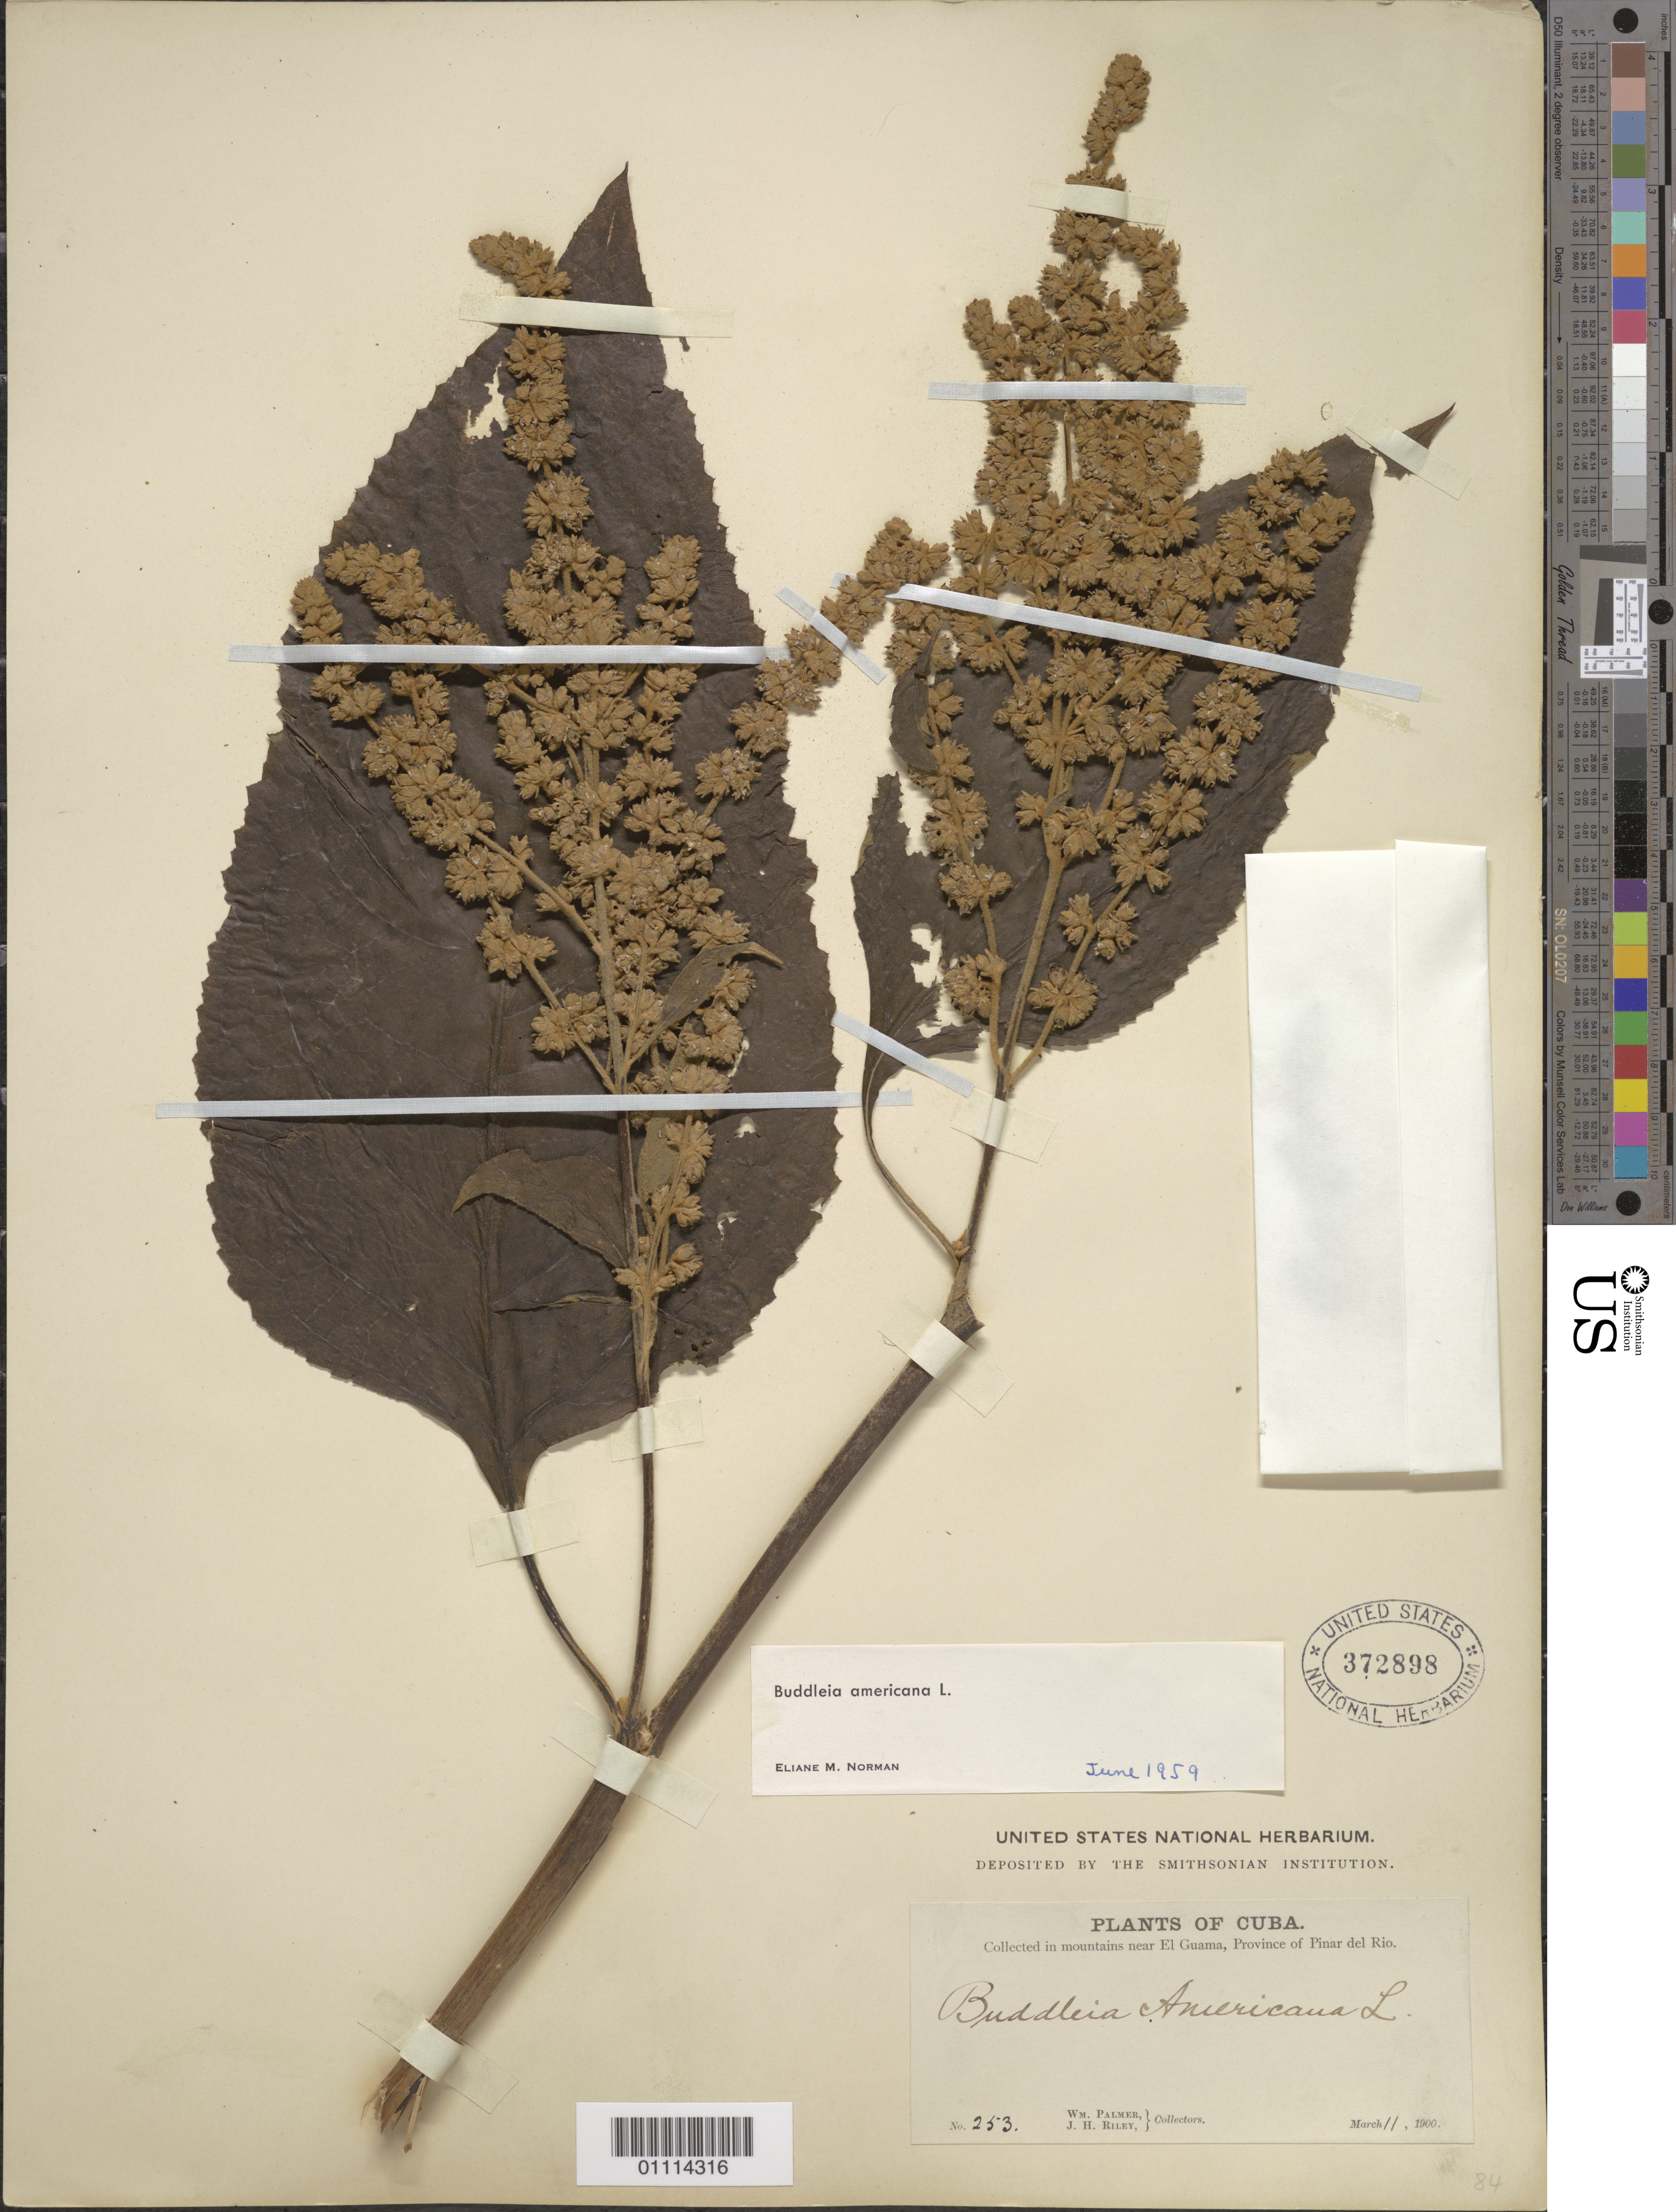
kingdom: Plantae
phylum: Tracheophyta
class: Magnoliopsida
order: Lamiales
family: Scrophulariaceae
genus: Buddleja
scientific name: Buddleja americana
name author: L.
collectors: W. Palmer & J. H. Riley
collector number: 253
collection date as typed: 11 Mar 1900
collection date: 1900-03-11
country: Cuba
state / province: Pinar del Rio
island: Cuba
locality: Collected in mountains near El Guama, Province of Pinar del Rio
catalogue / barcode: US 372898